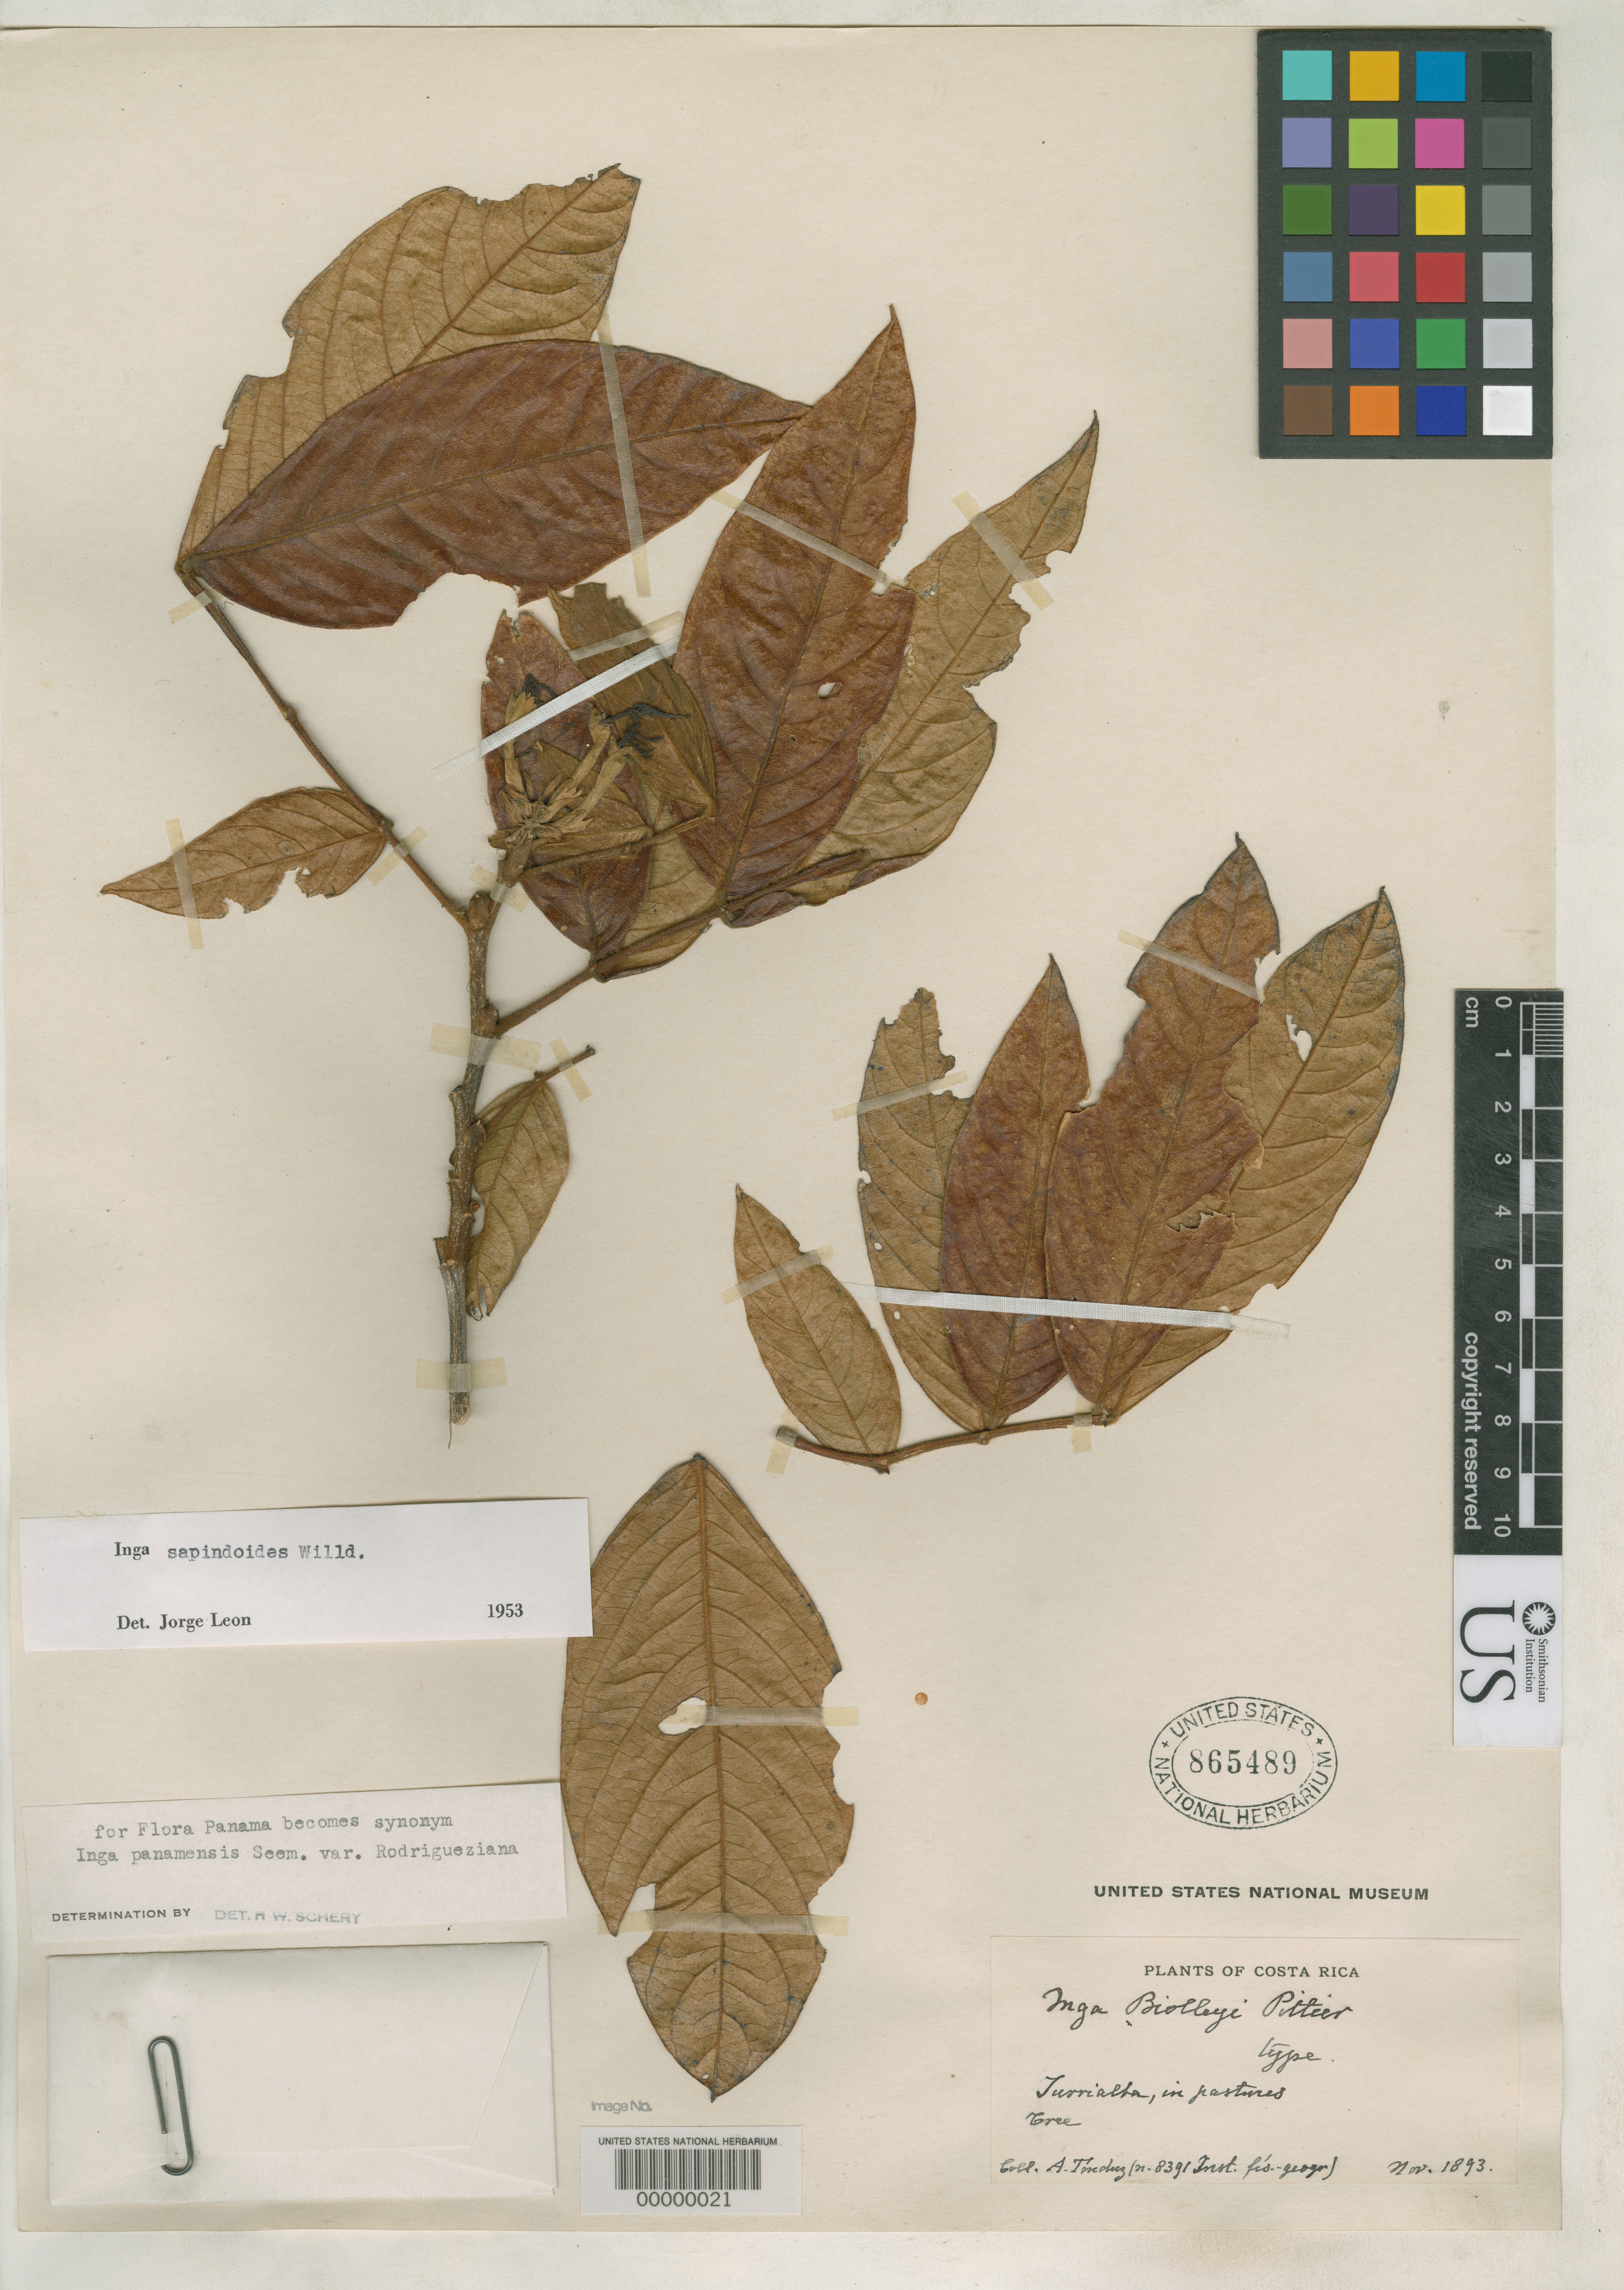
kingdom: Plantae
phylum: Tracheophyta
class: Magnoliopsida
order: Fabales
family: Fabaceae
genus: Inga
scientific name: Inga biolleyana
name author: Pittier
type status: Holotype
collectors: A. Tonduz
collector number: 8391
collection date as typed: Nov 1893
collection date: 1893-11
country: Costa Rica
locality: Turrialba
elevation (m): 570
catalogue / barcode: US 865489